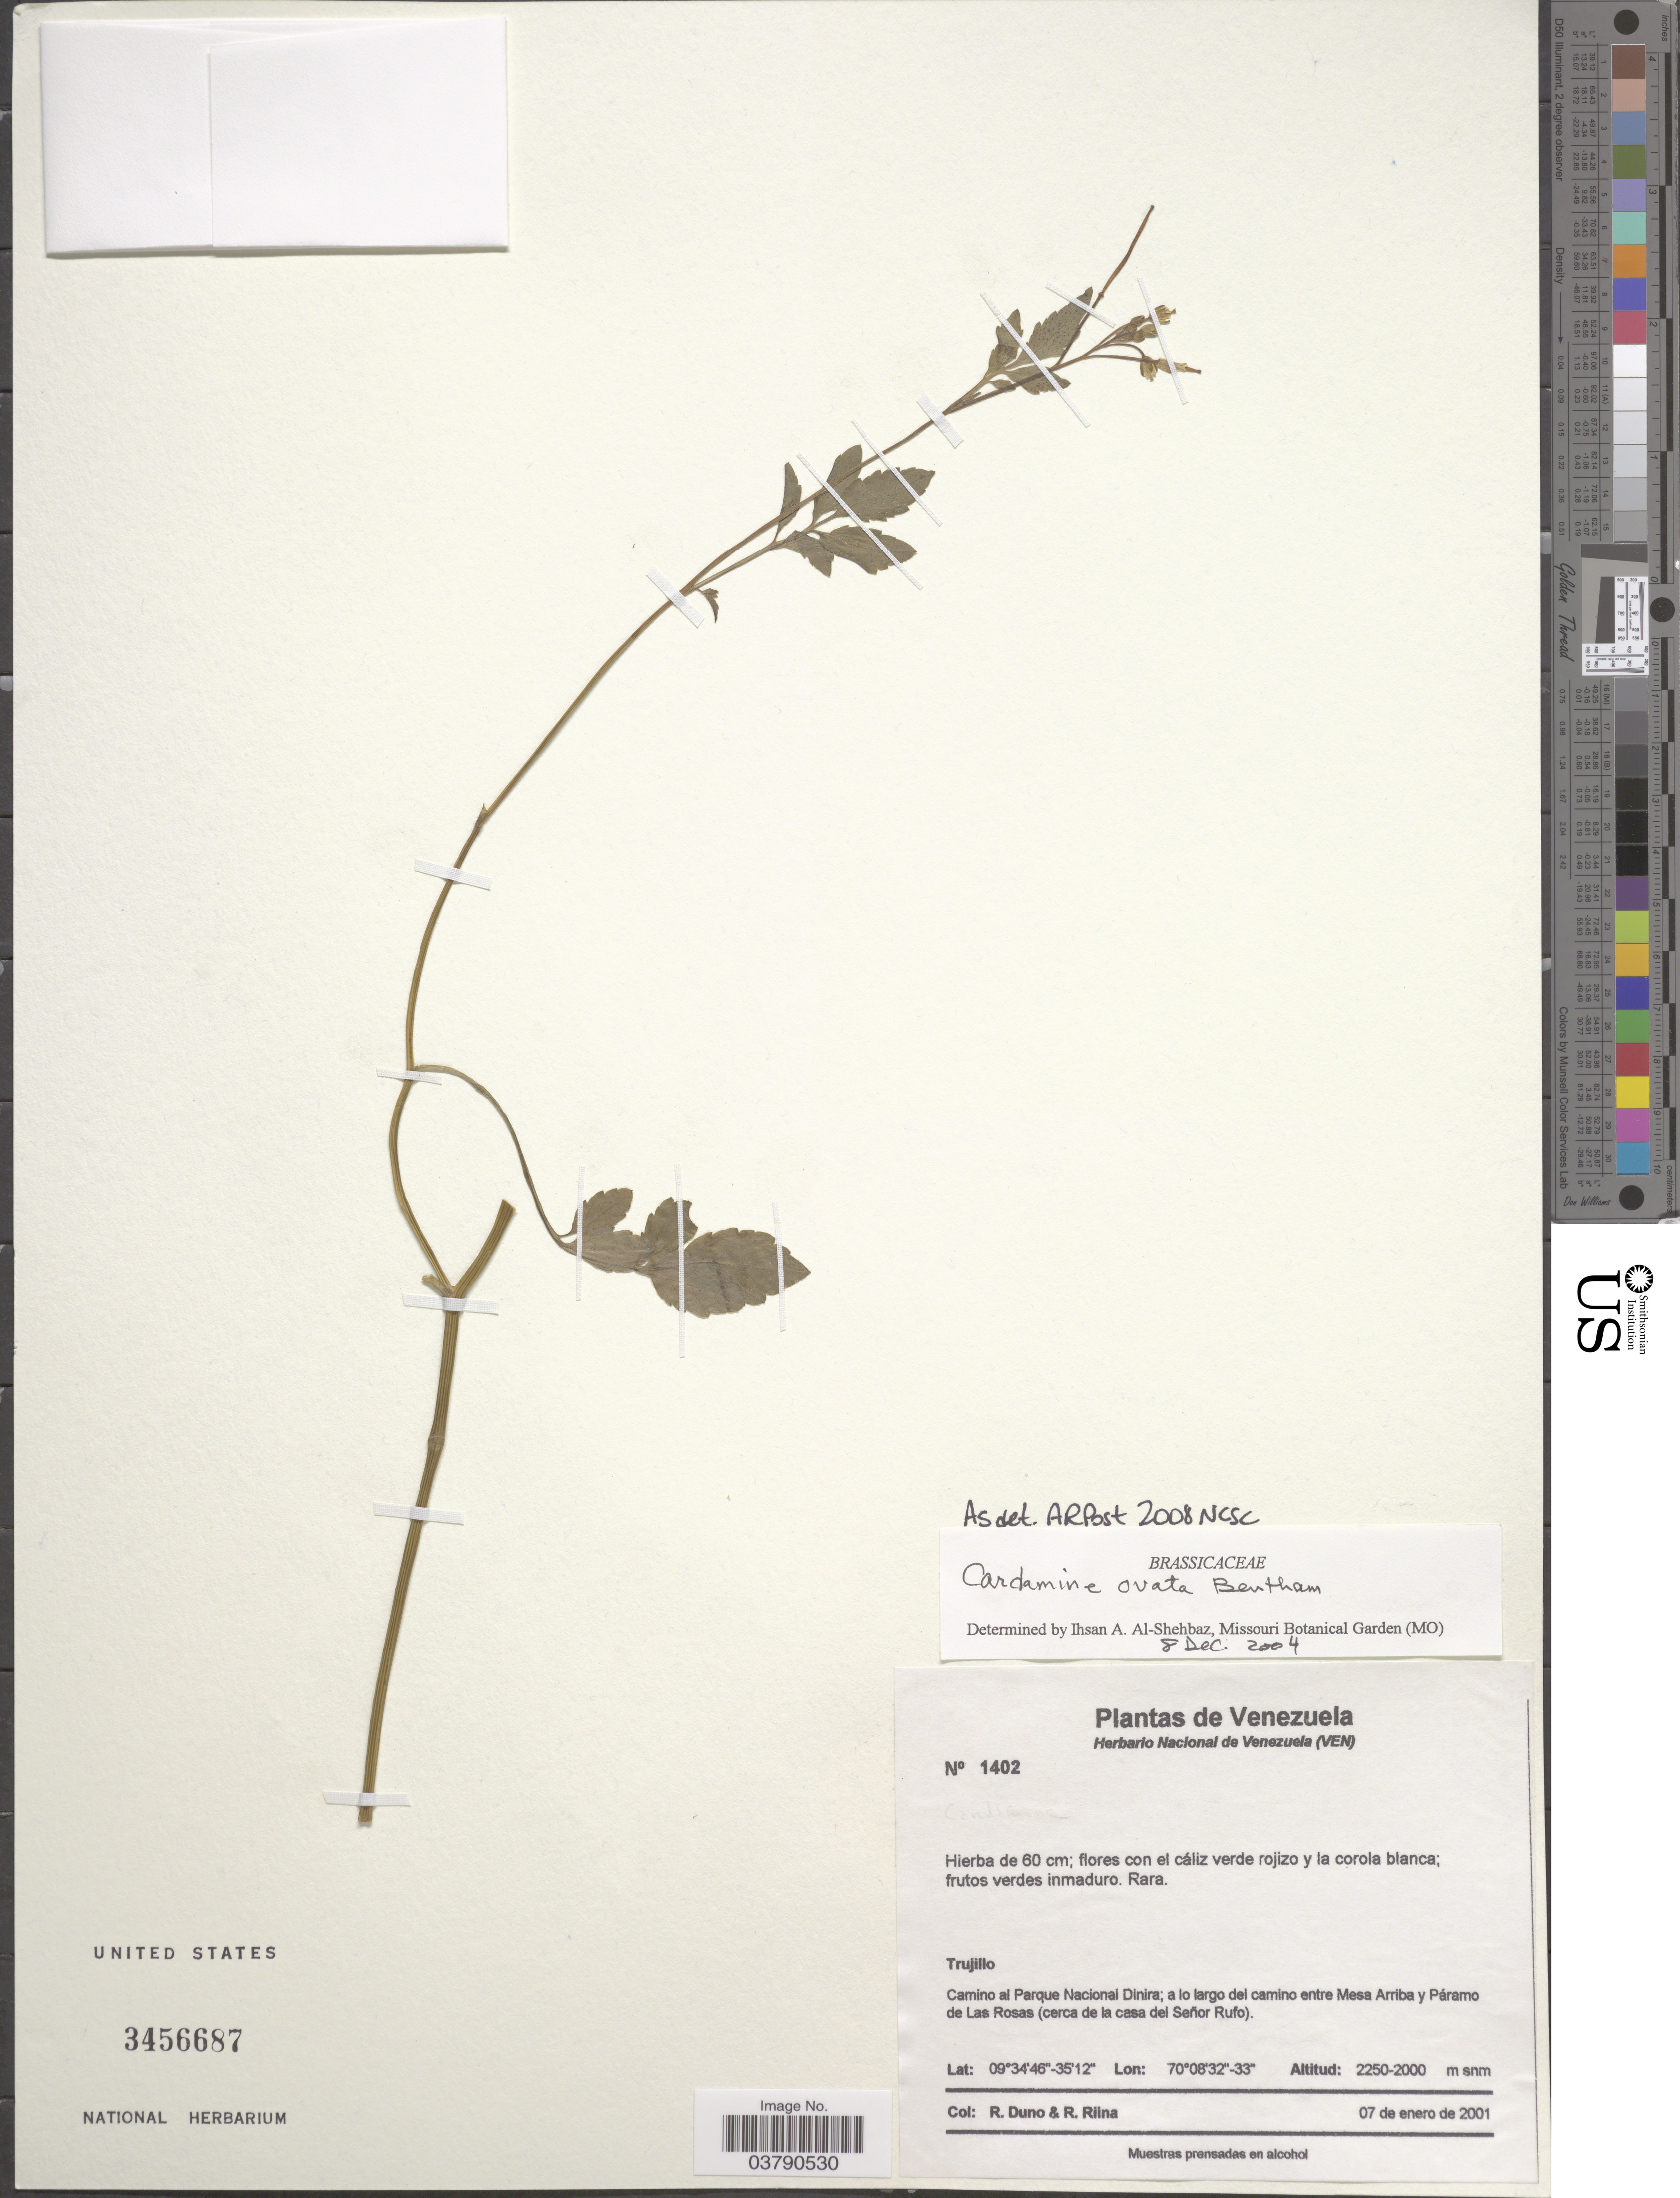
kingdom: Plantae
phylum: Tracheophyta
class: Magnoliopsida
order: Brassicales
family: Brassicaceae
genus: Cardamine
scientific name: Cardamine ovata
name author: Benth.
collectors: R. Duno & R. Riina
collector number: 1402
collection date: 2001-01-07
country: Venezuela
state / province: Trujillo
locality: Camino al Parque Nacional Dinira; a lo largo del camino entre Mesa Arriba y Páramo de Las Rosas (cerca de la casa del Señor Rufo).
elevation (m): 2000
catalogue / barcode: US 3456687